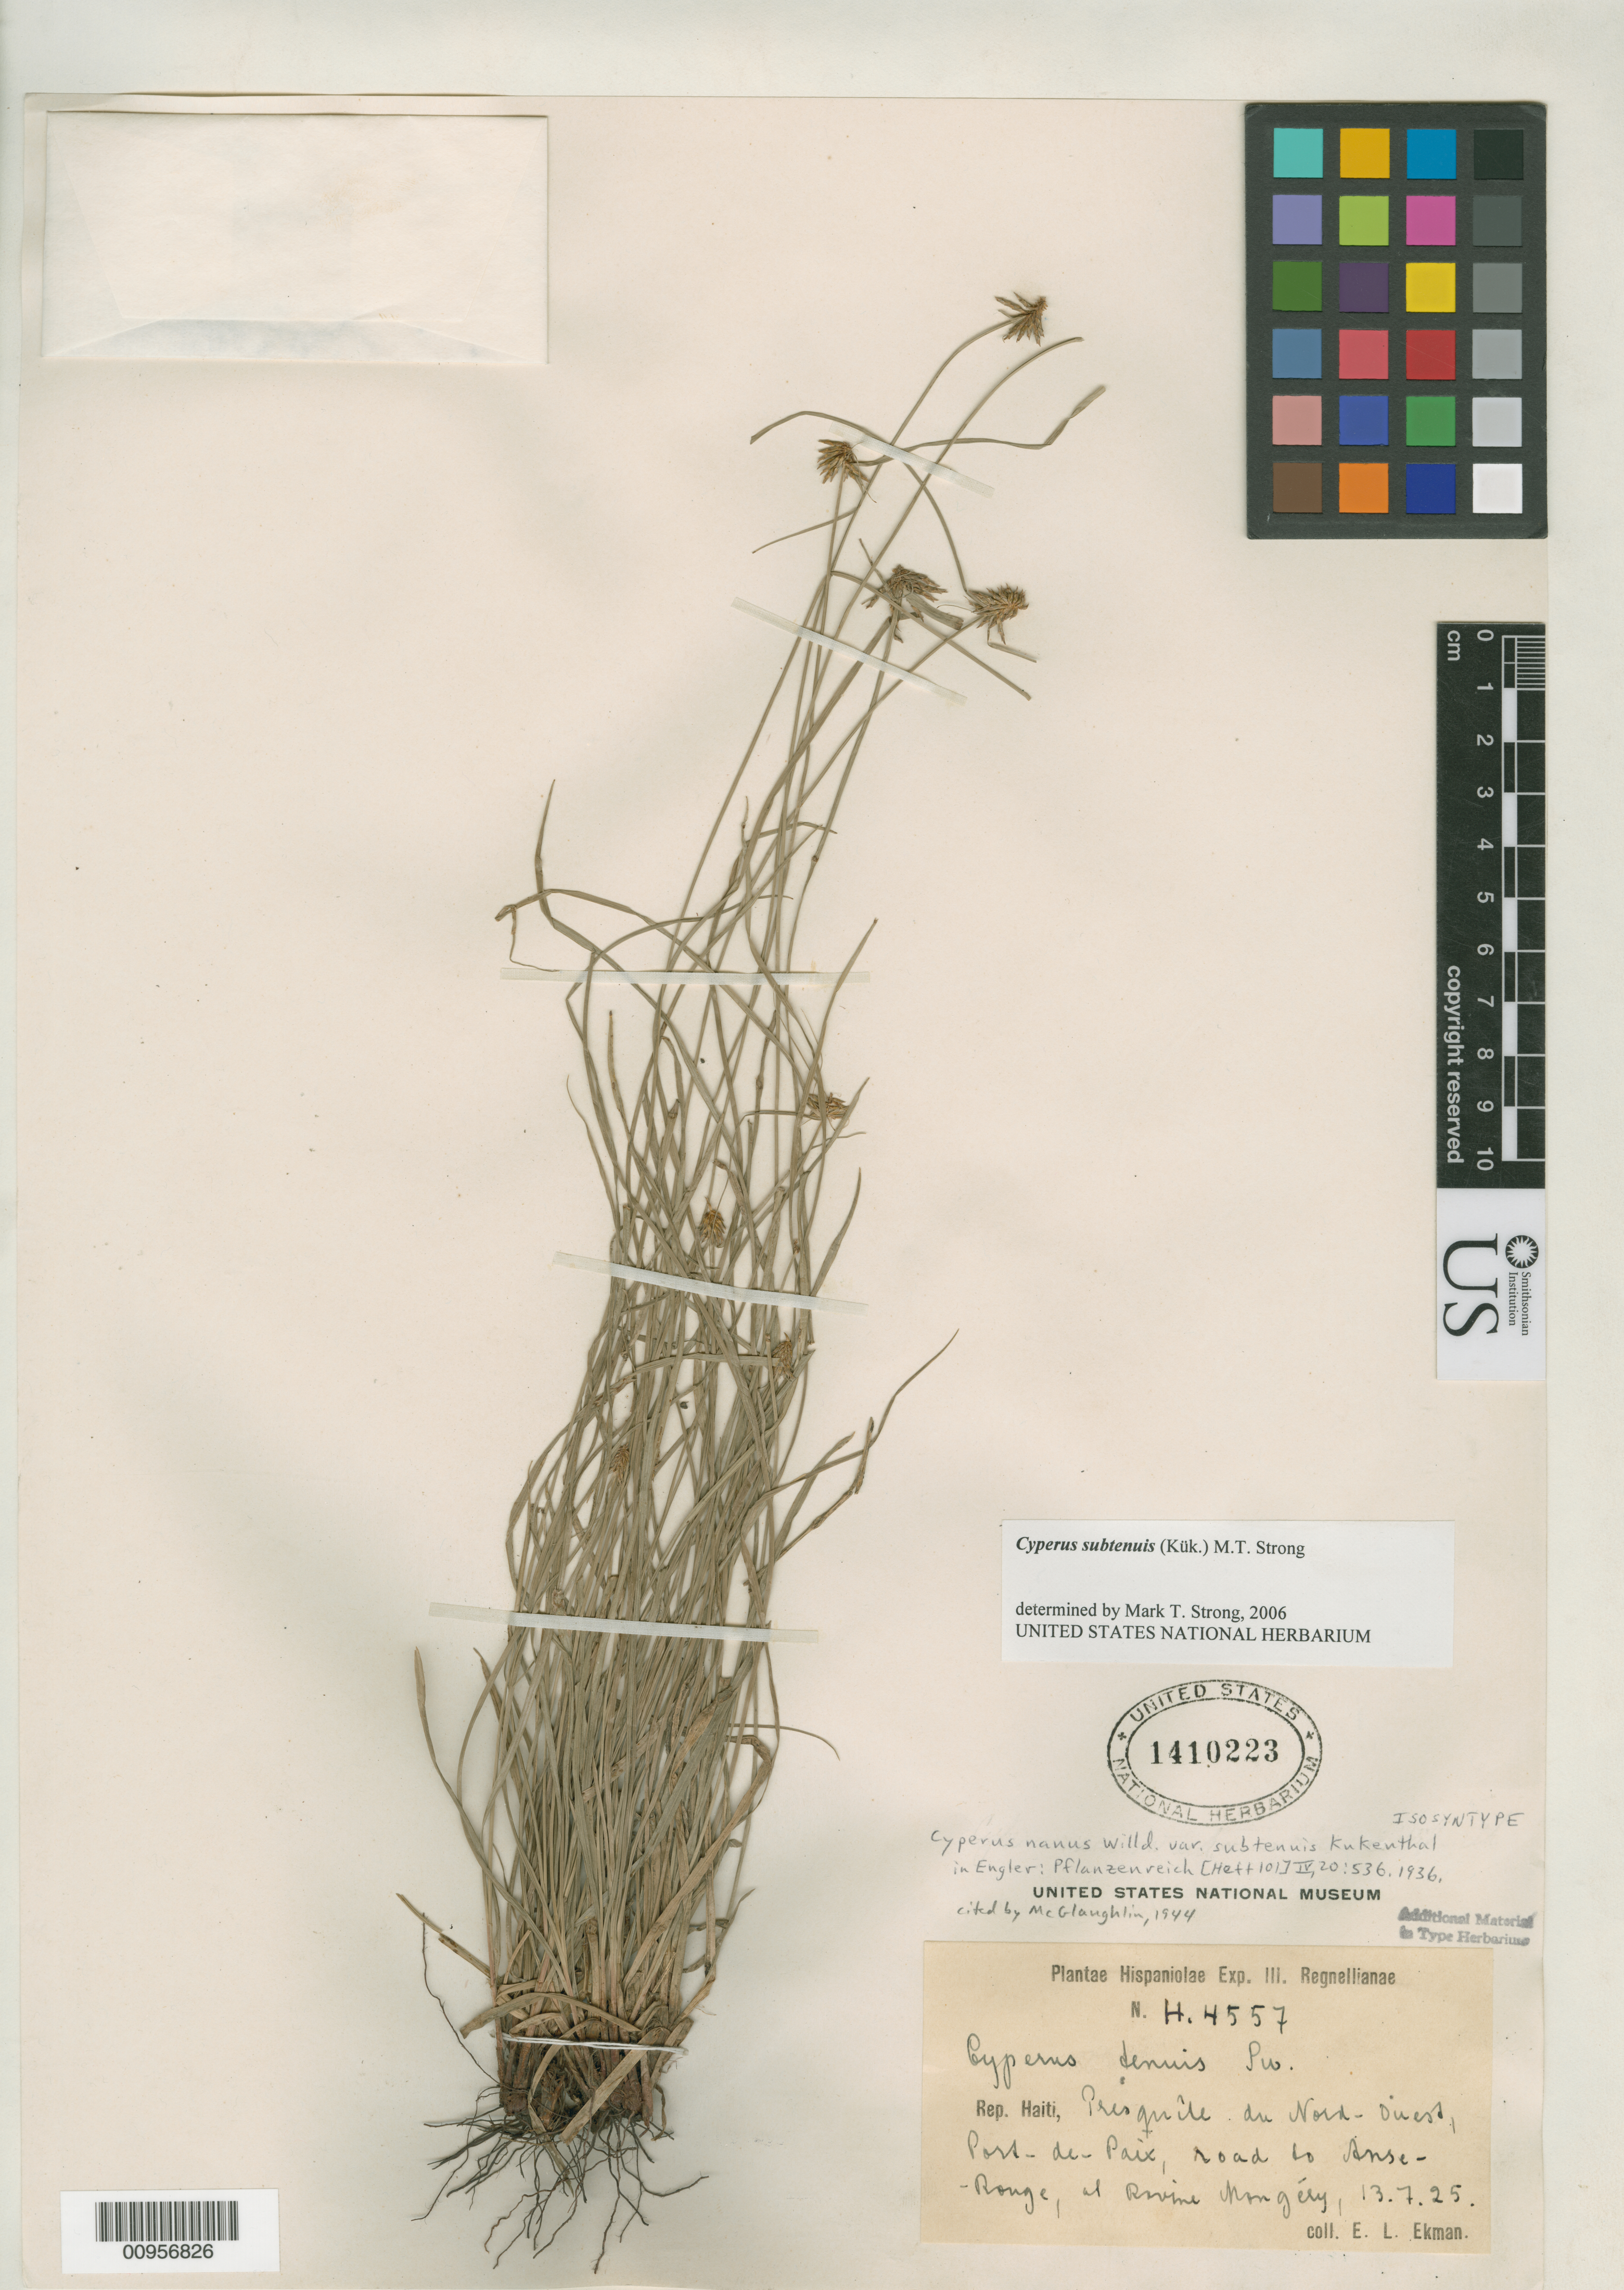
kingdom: Plantae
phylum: Tracheophyta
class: Liliopsida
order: Poales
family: Cyperaceae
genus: Cyperus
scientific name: Cyperus nanus var. subtenuis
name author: Kük. in Engl.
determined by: Strong, M. T., (US), Smithsonian Institution - National Museum of Natural History (UNITED STATES)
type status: Isosyntype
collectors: E. L. Ekman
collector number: H 4557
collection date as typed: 13 Jul 1925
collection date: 1925-07-13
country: Haiti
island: Hispaniola Island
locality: Rep. Haiti, Presqu'ile du Nord-Ouest, Port-de-Paix, road to Anse-Rouge, at Ravine Mongéry.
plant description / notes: Lectotype collection is H 10806 as designated by M.T. Strong, Contr. U.S. Natl. Herb. 52: 288 (2005).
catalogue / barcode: US 1410223